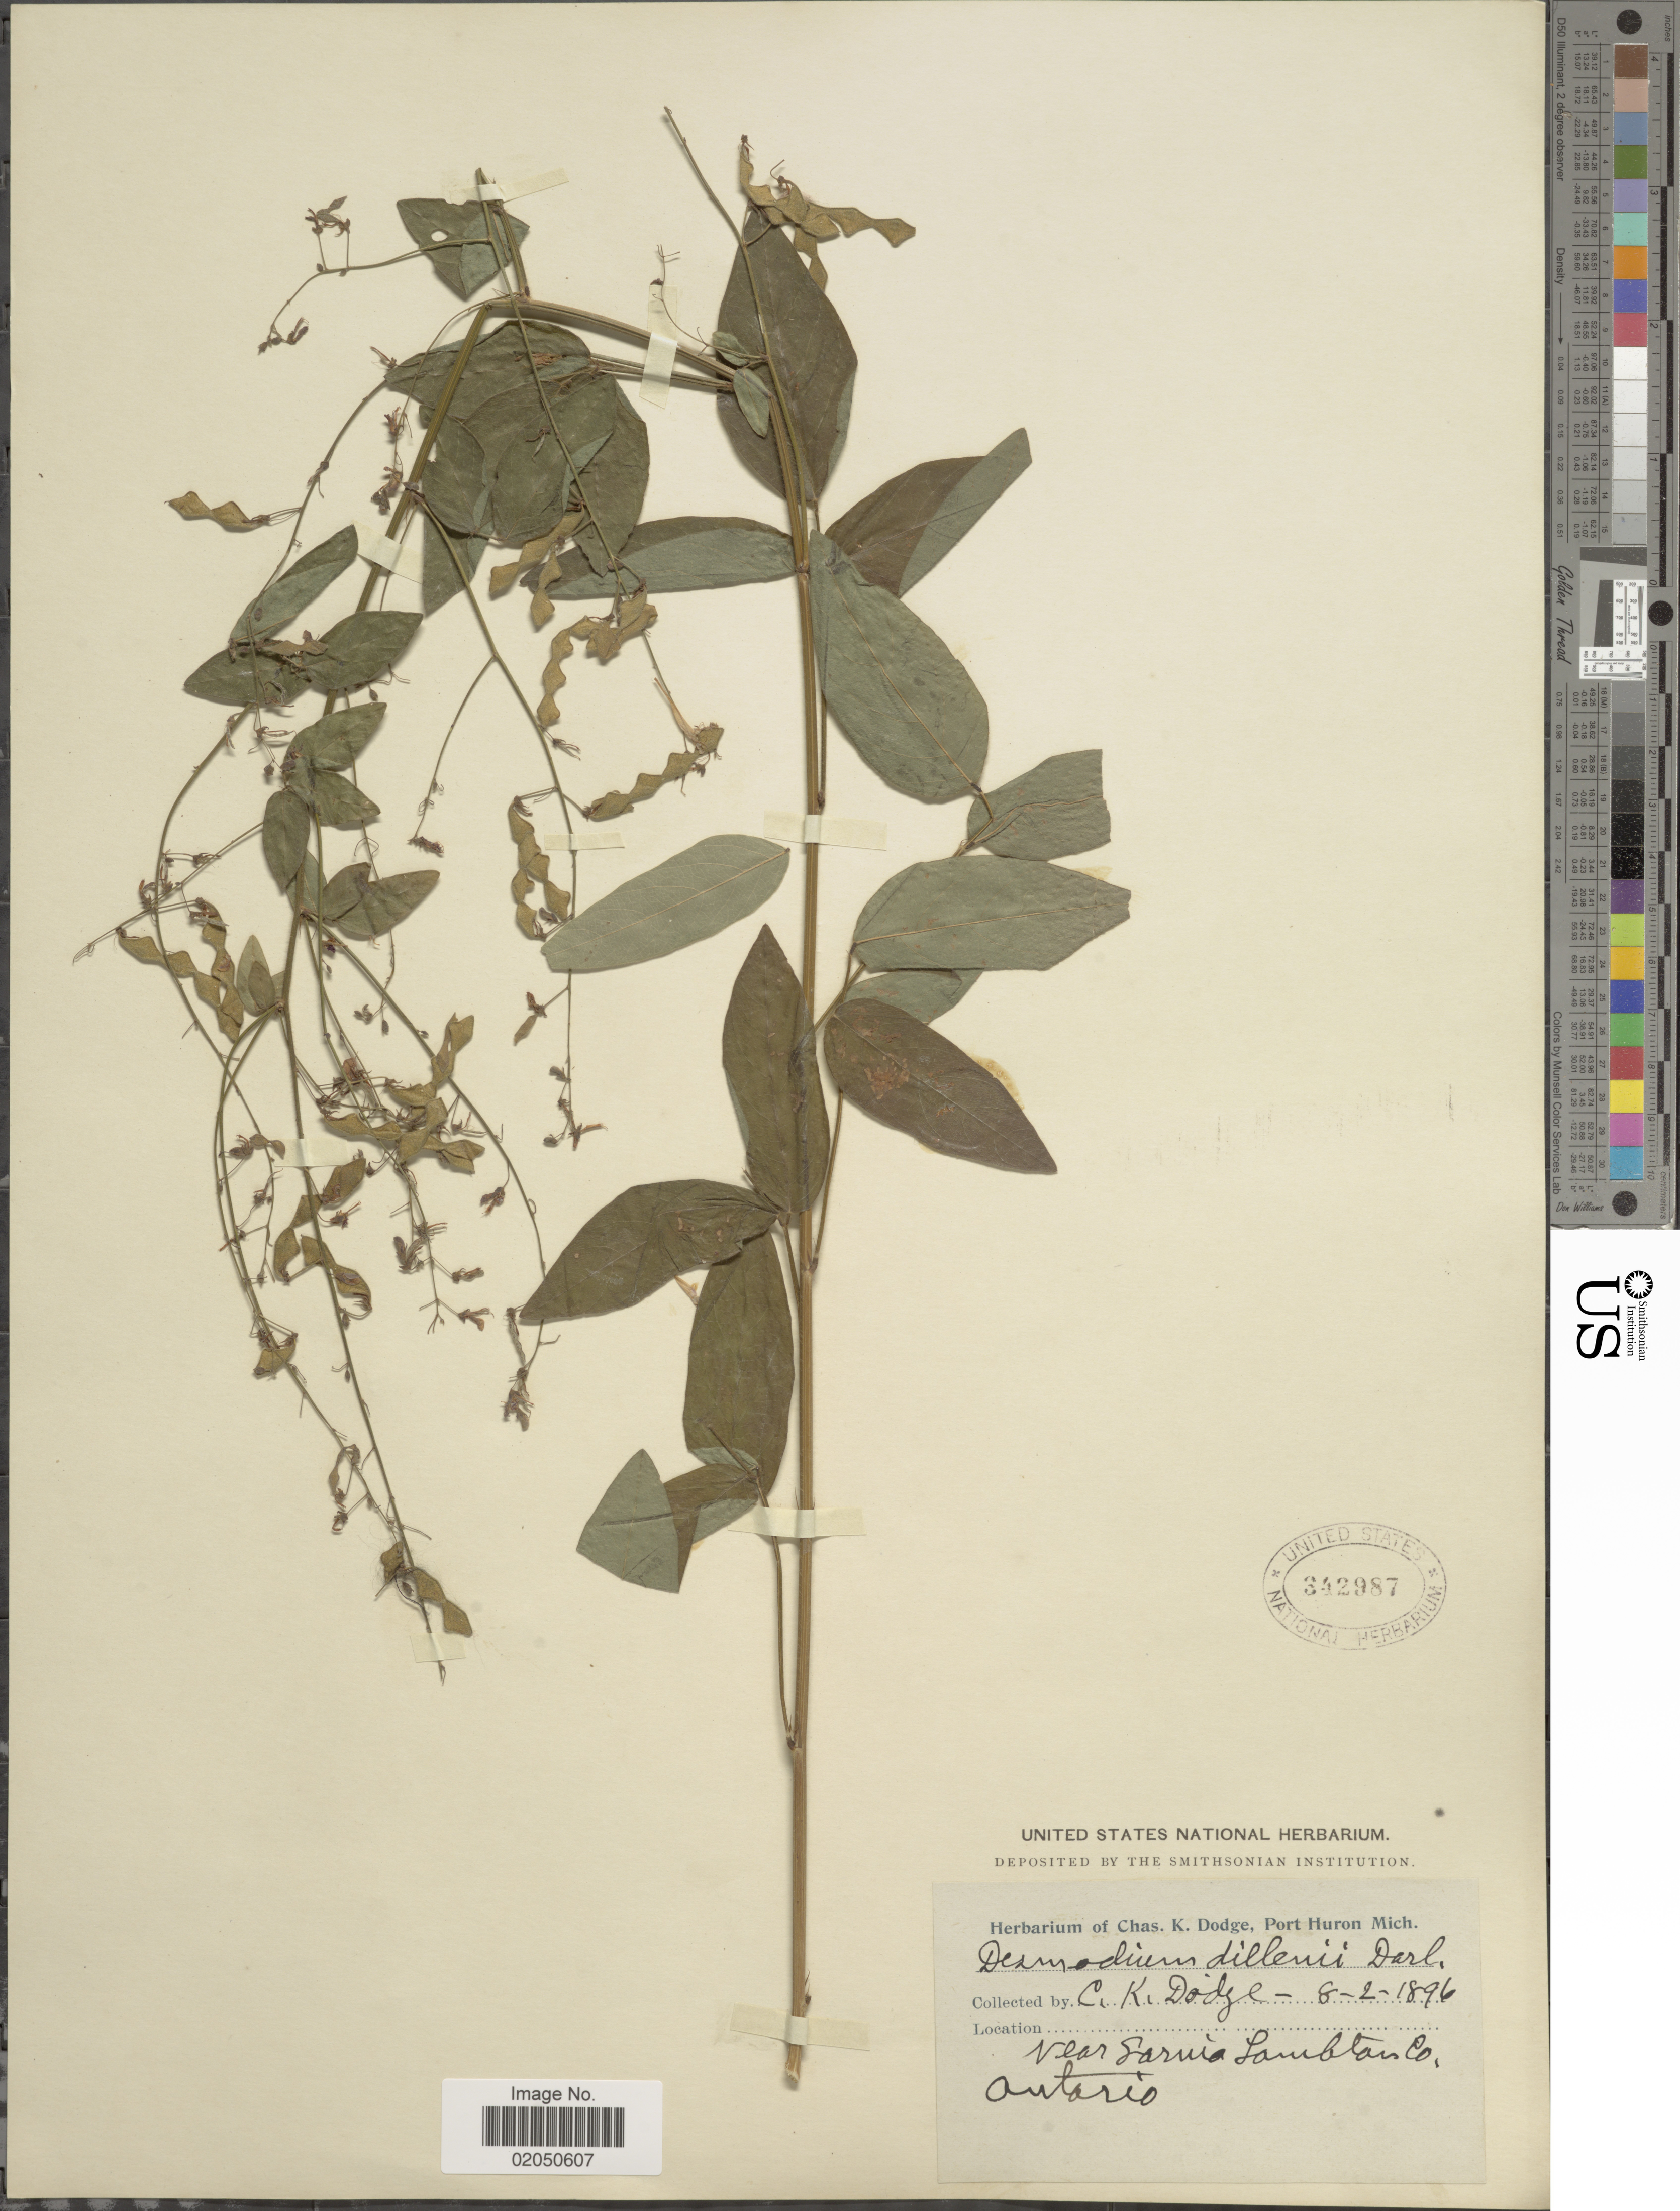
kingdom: Plantae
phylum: Tracheophyta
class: Magnoliopsida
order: Fabales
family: Fabaceae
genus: Desmodium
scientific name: Desmodium perplexum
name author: B.G. Schub.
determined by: Strong, Mark T., (BOT), Smithsonian Institution - National Museum of Natural History (UNITED STATES)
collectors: C. Dodge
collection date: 1896-08-02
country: Canada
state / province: Ontario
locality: Near Sarnia Lambton Co.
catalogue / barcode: US 342987